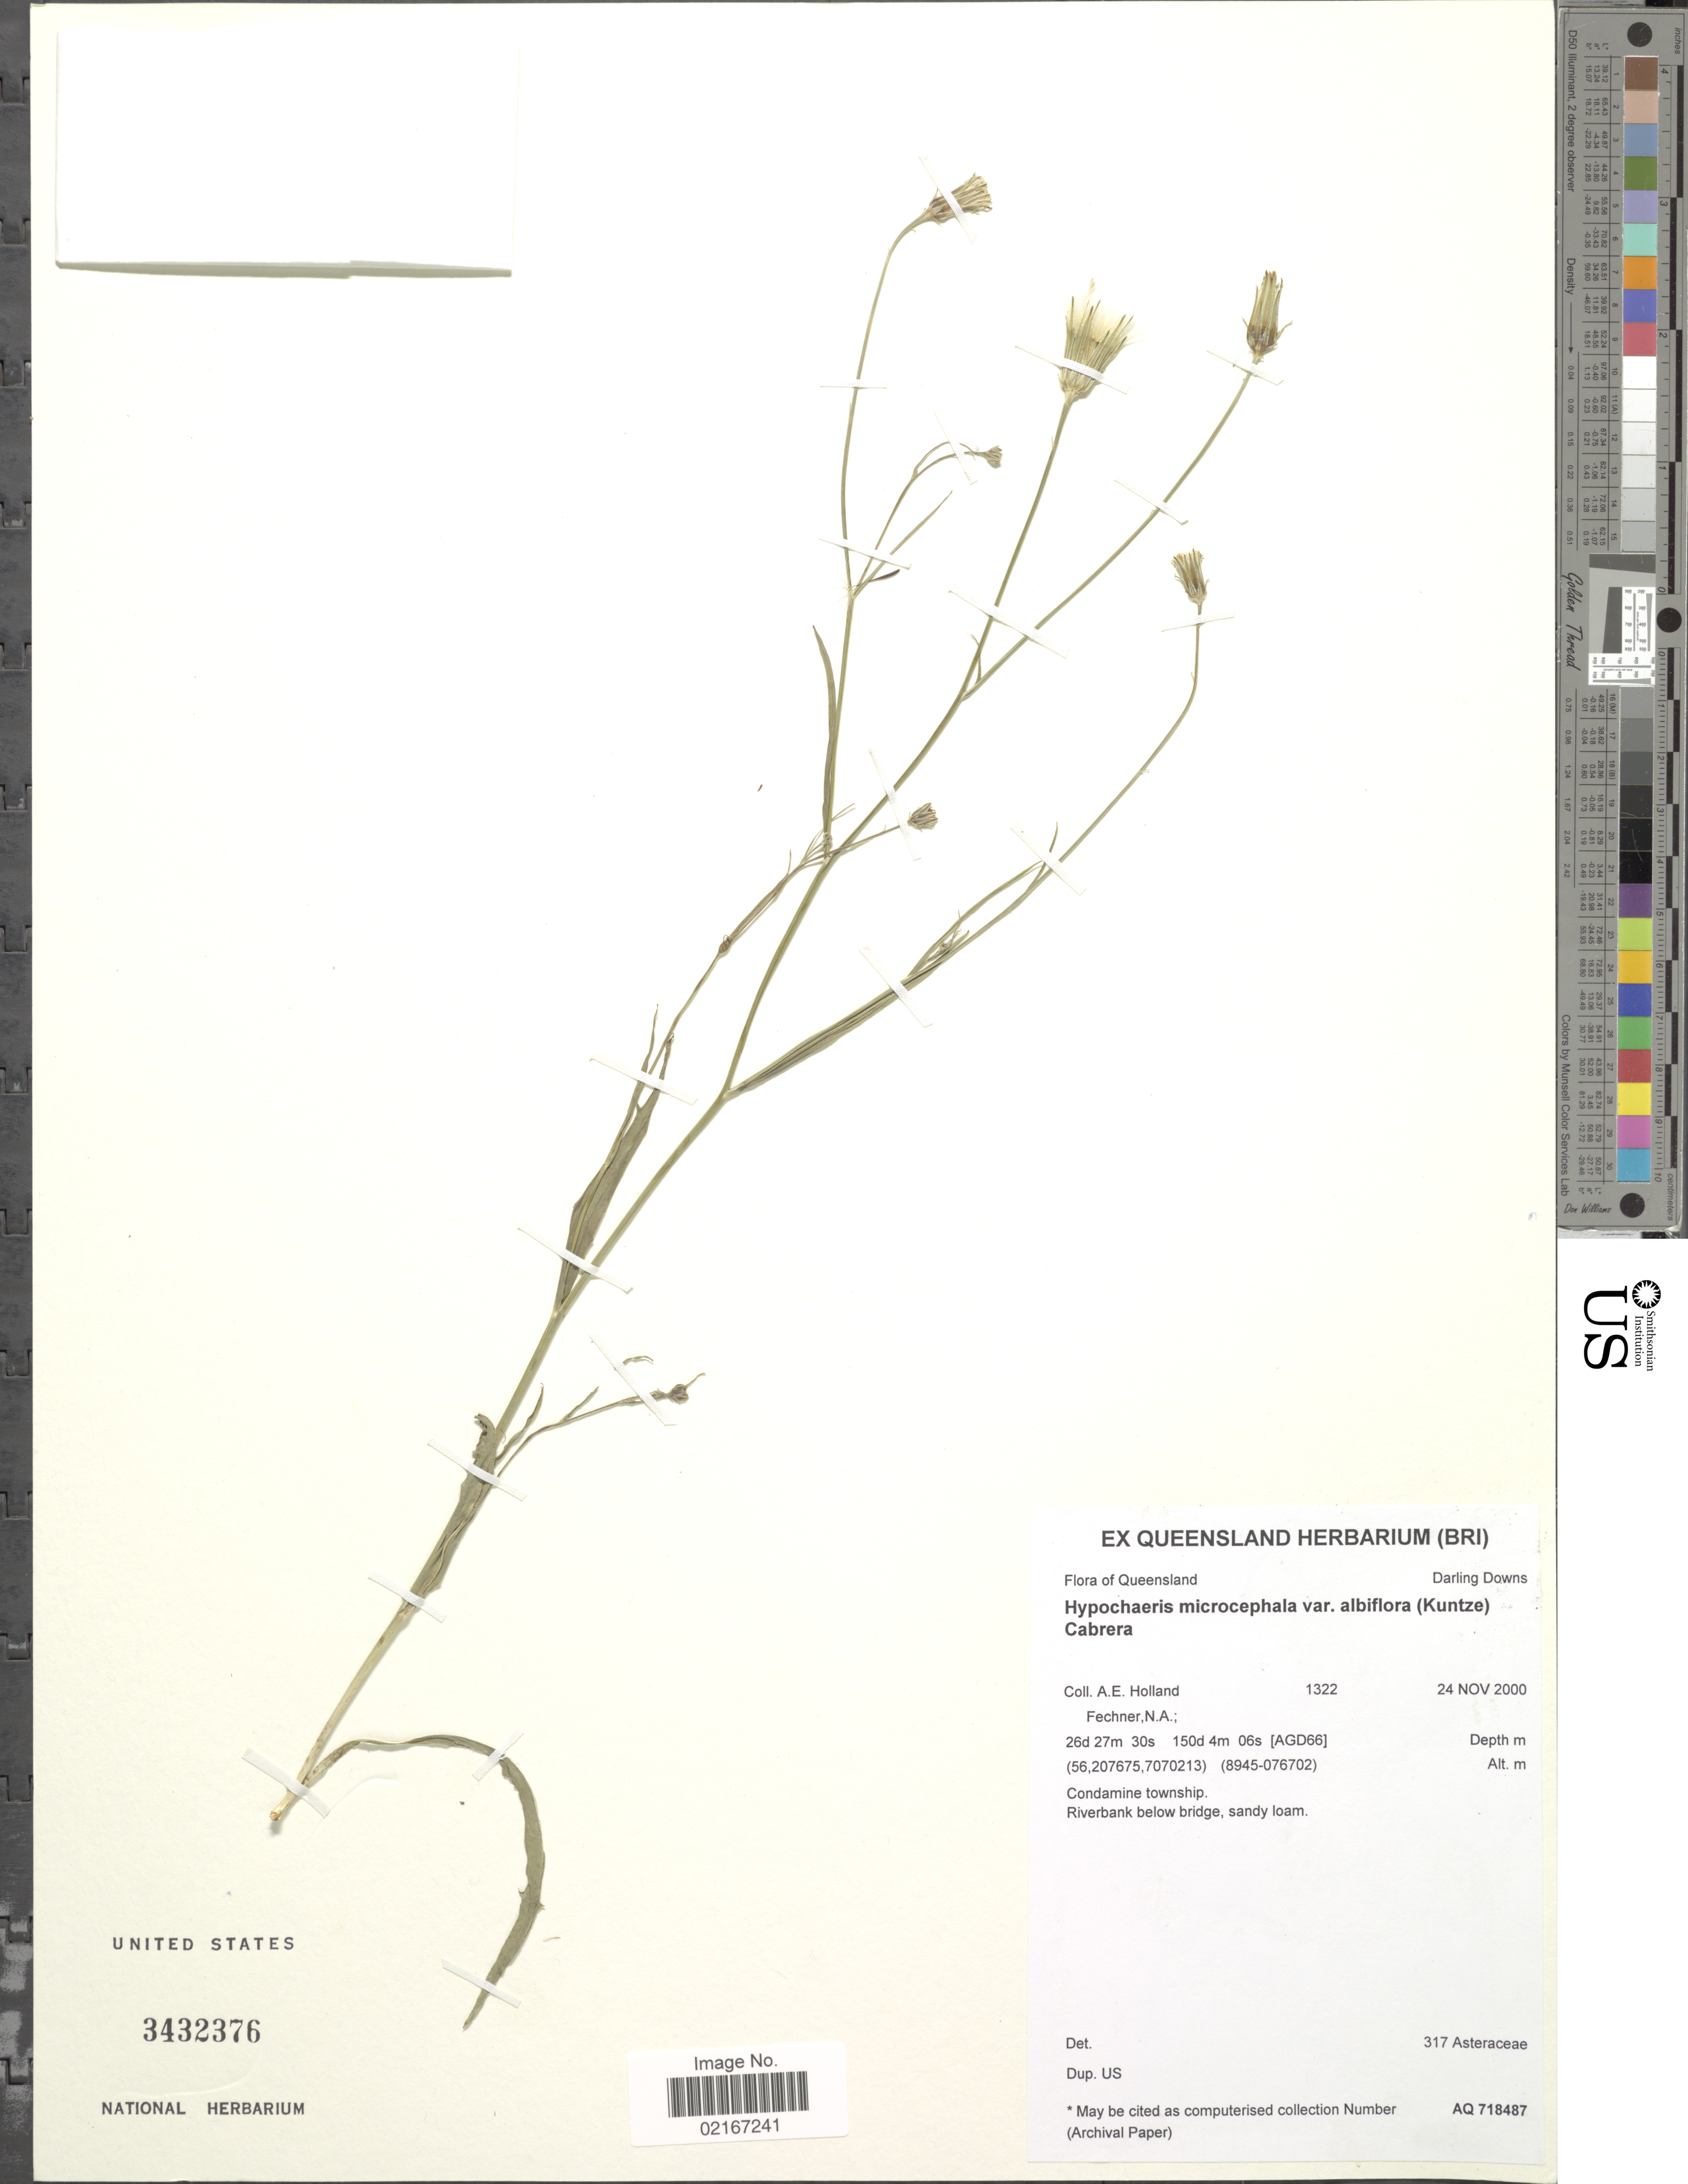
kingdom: Plantae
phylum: Tracheophyta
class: Magnoliopsida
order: Asterales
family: Asteraceae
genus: Hypochaeris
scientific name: Hypochaeris microcephala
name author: (Sch. Bip.) Cabrera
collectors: A. Holland & N. Fechner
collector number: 1322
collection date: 2000-11-24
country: Australia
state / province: Queensland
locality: Darling Downs, Condamine township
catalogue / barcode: US 3432376